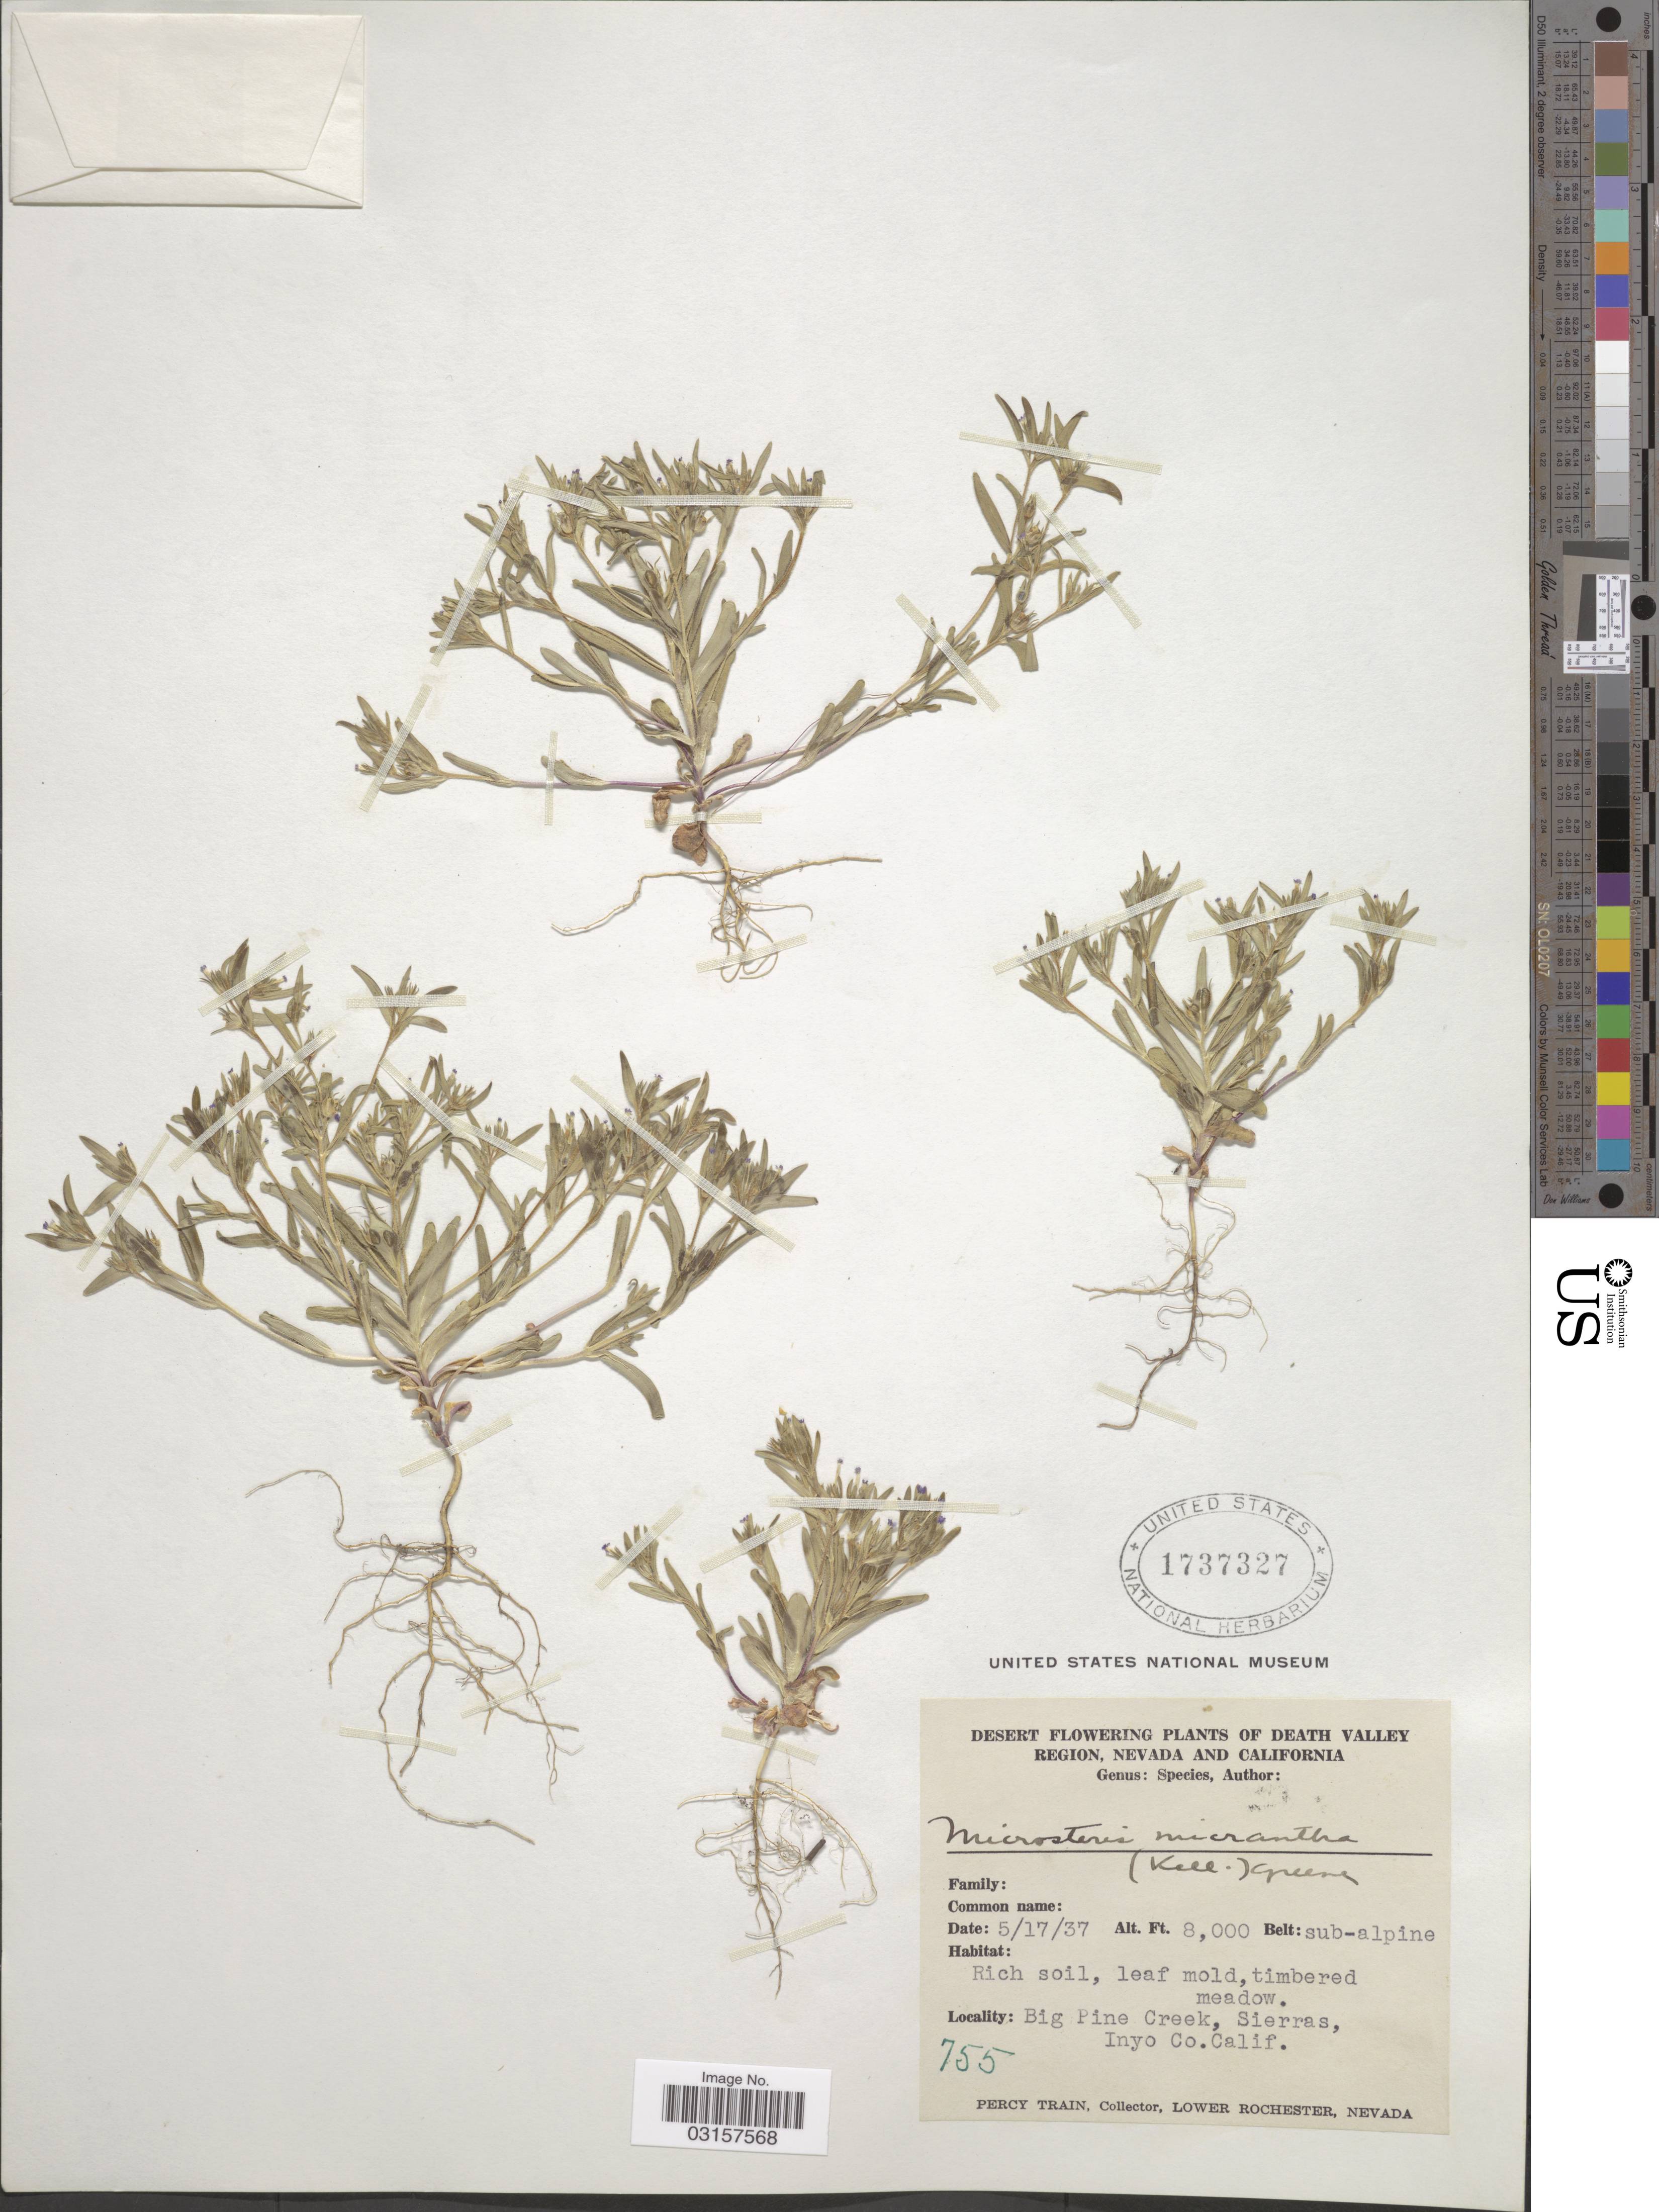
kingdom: Plantae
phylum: Tracheophyta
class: Magnoliopsida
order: Ericales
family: Polemoniaceae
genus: Microsteris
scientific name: Microsteris gracilis var. gracilis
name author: (Hook.) Greene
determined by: (US) Smithsonian Institution - National Museum of Natural History - Department of Botany (UNITED STATES)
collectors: P. Train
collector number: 755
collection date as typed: Transcribed d/m/y: 17/5/37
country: United States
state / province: California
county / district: Inyo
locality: Death Valley Region, Big Pine Creek, Sierras, Inyo Co.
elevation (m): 2438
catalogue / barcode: US 1737327